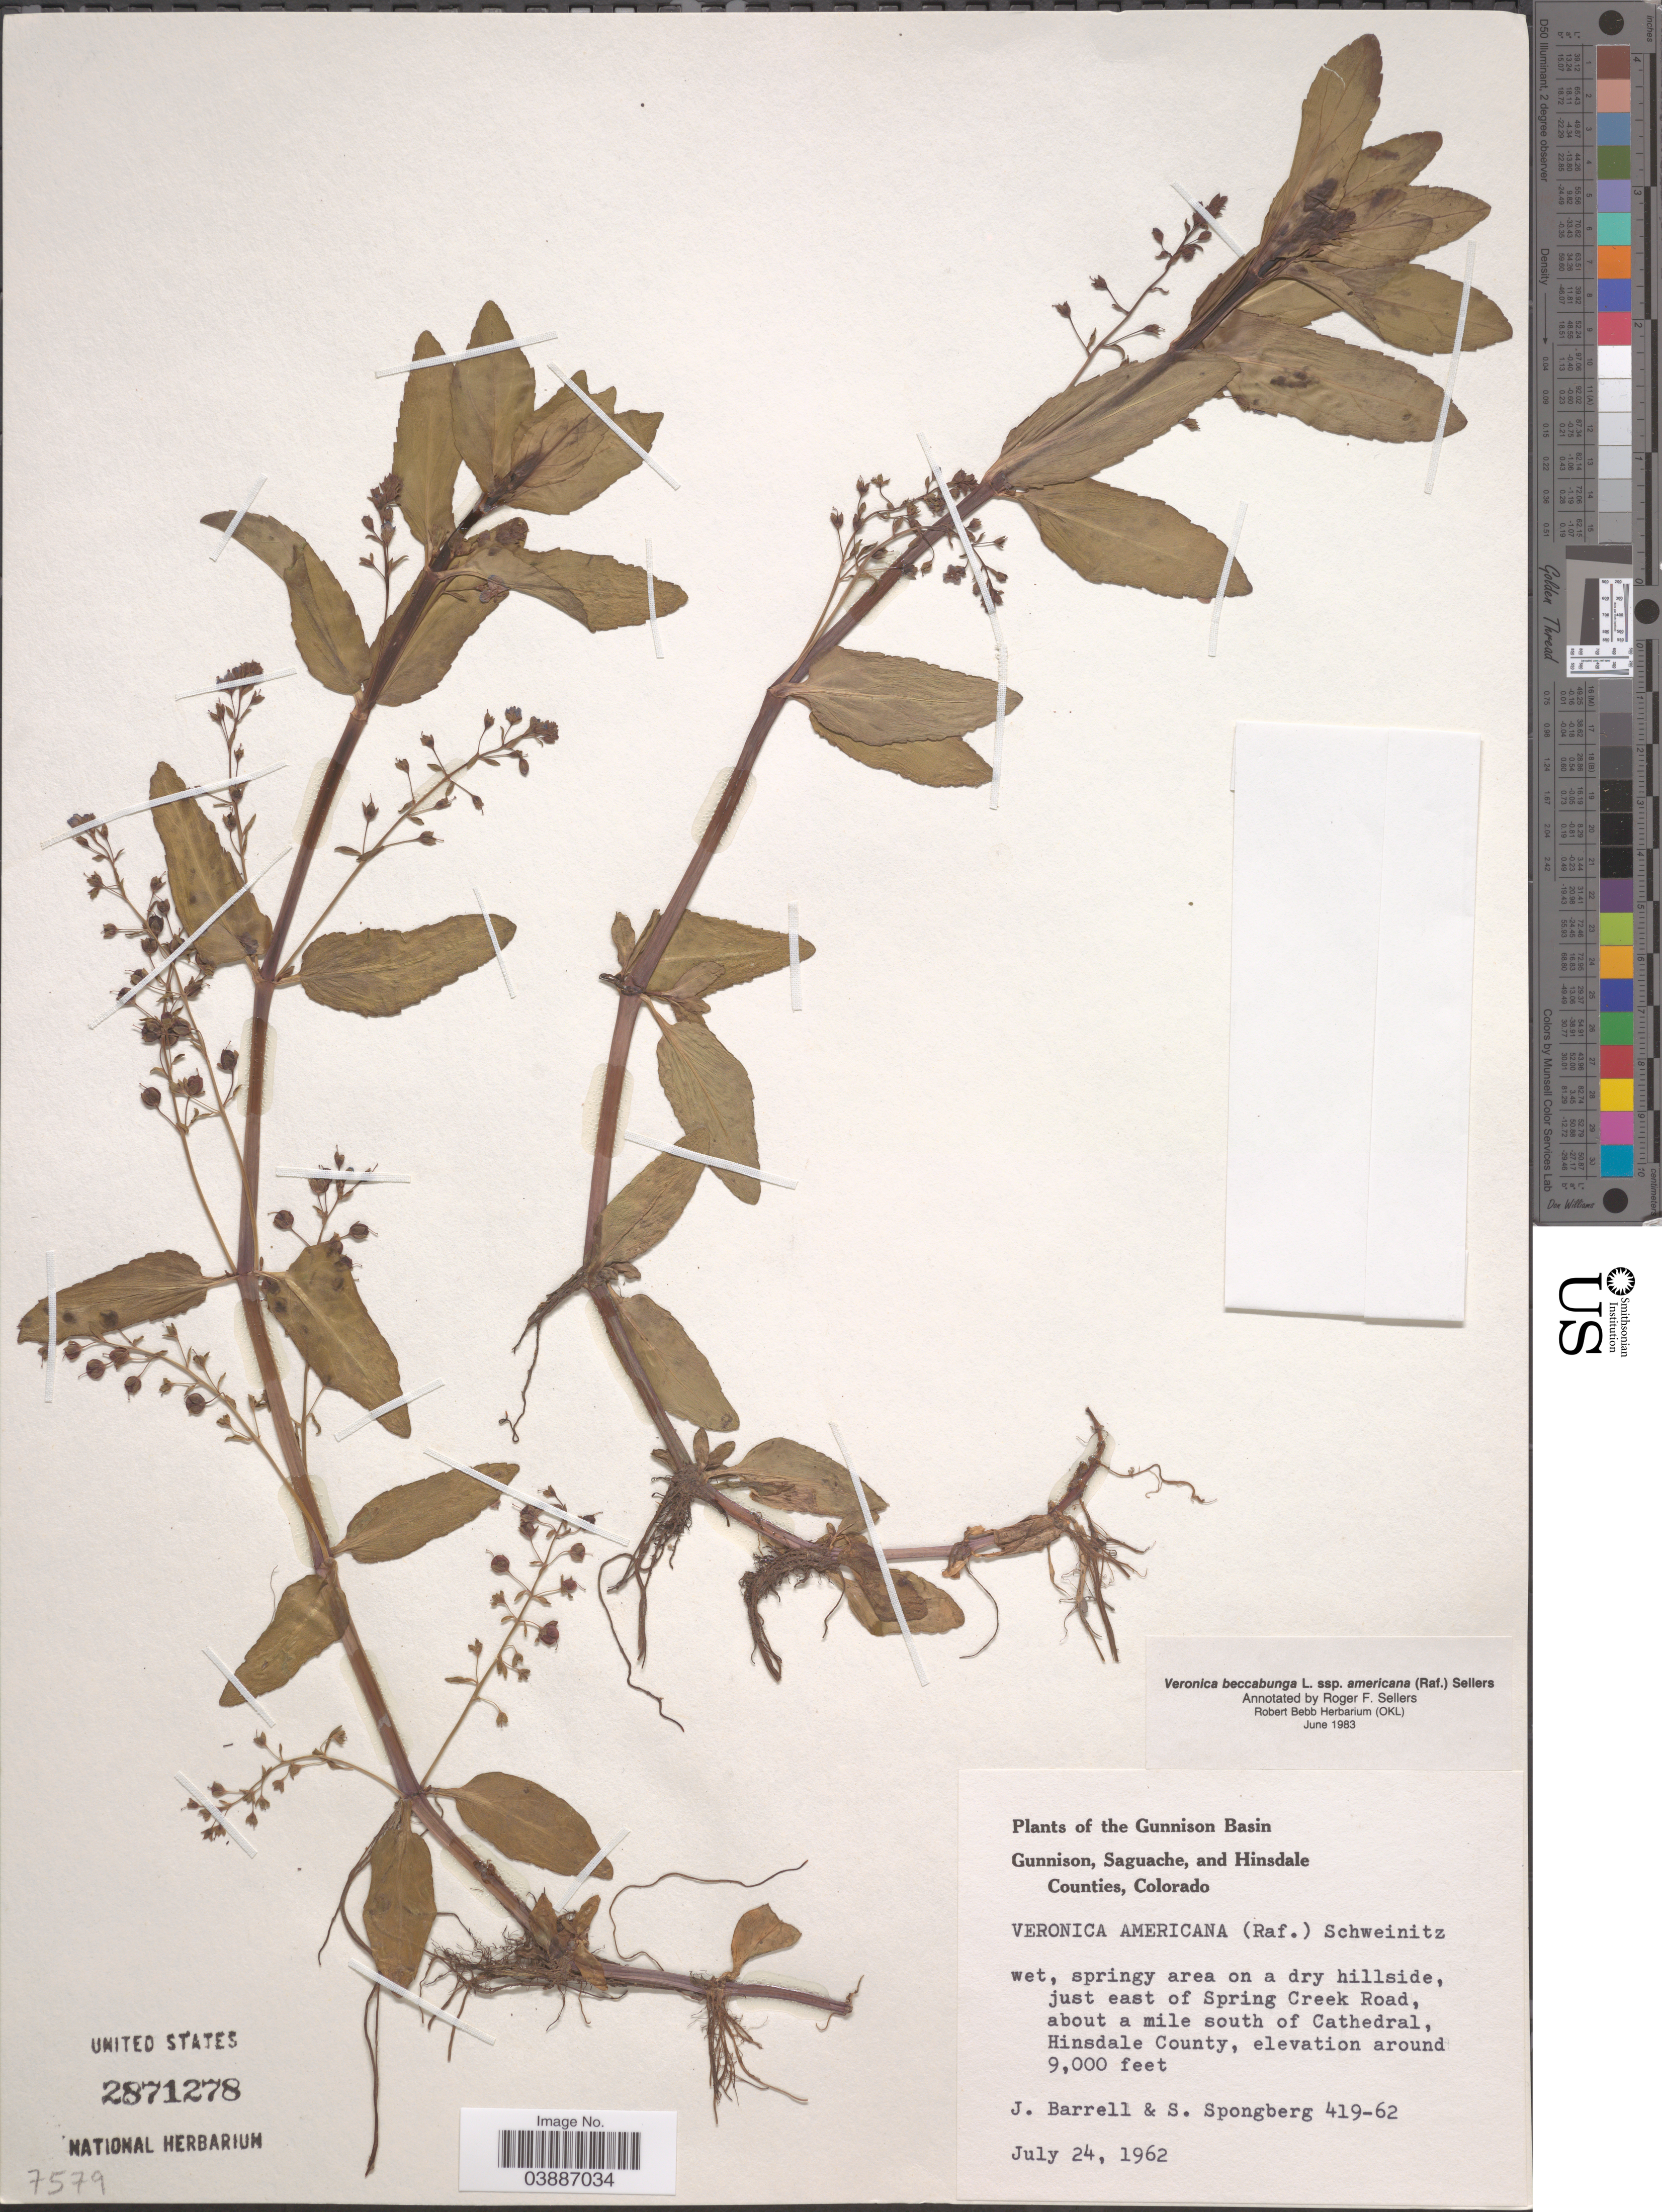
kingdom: Plantae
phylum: Tracheophyta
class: Magnoliopsida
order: Lamiales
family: Plantaginaceae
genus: Veronica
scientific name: Veronica beccabunga subsp. americana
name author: Raf.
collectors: J. Barrell & S. A.Spongberg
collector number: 419-62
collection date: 1962-07-24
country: United States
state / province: Colorado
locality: The Gunnison Basin. Just east of Spring Creek Road, about a mile south of Cathedral, Hinsdale County.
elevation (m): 2743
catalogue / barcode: US 2871278